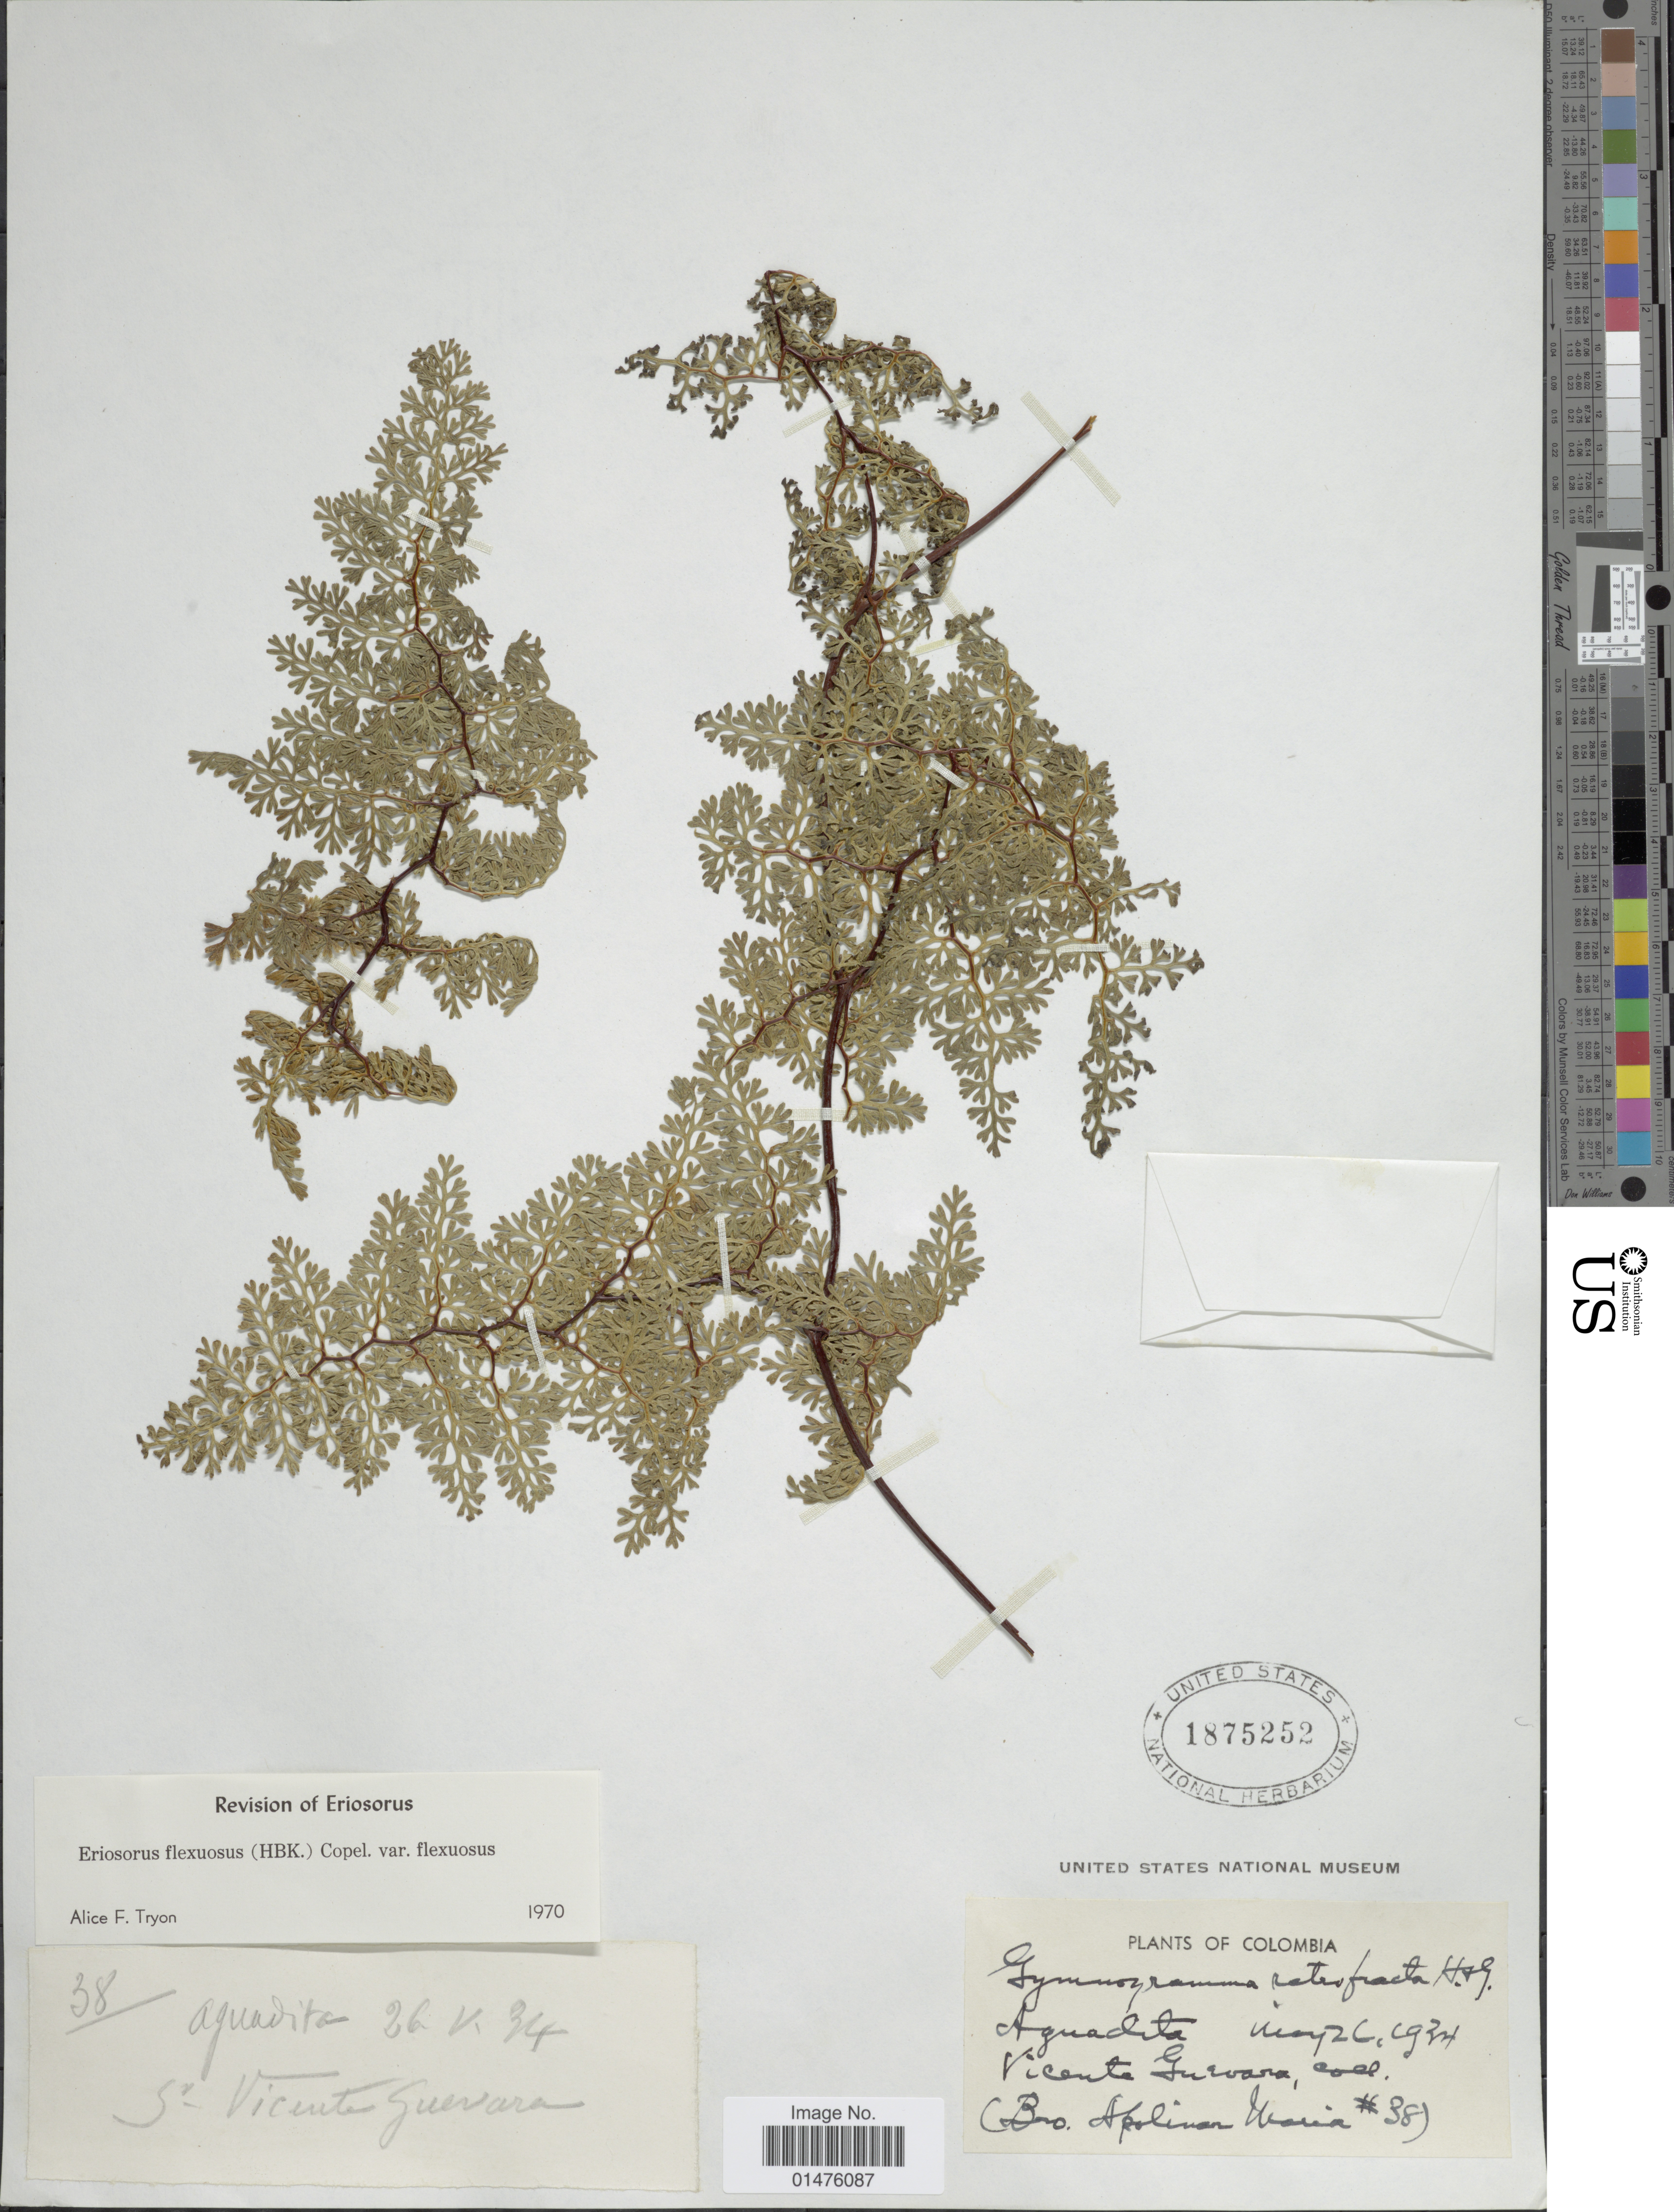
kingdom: Plantae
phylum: Tracheophyta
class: Polypodiopsida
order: Polypodiales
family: Pteridaceae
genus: Jamesonia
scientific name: Jamesonia flexuosa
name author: (Humb. & Bonpl.) Christenh.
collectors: V. Guevara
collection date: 1934-05-26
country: Colombia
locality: Aquadilá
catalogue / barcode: US 1875252